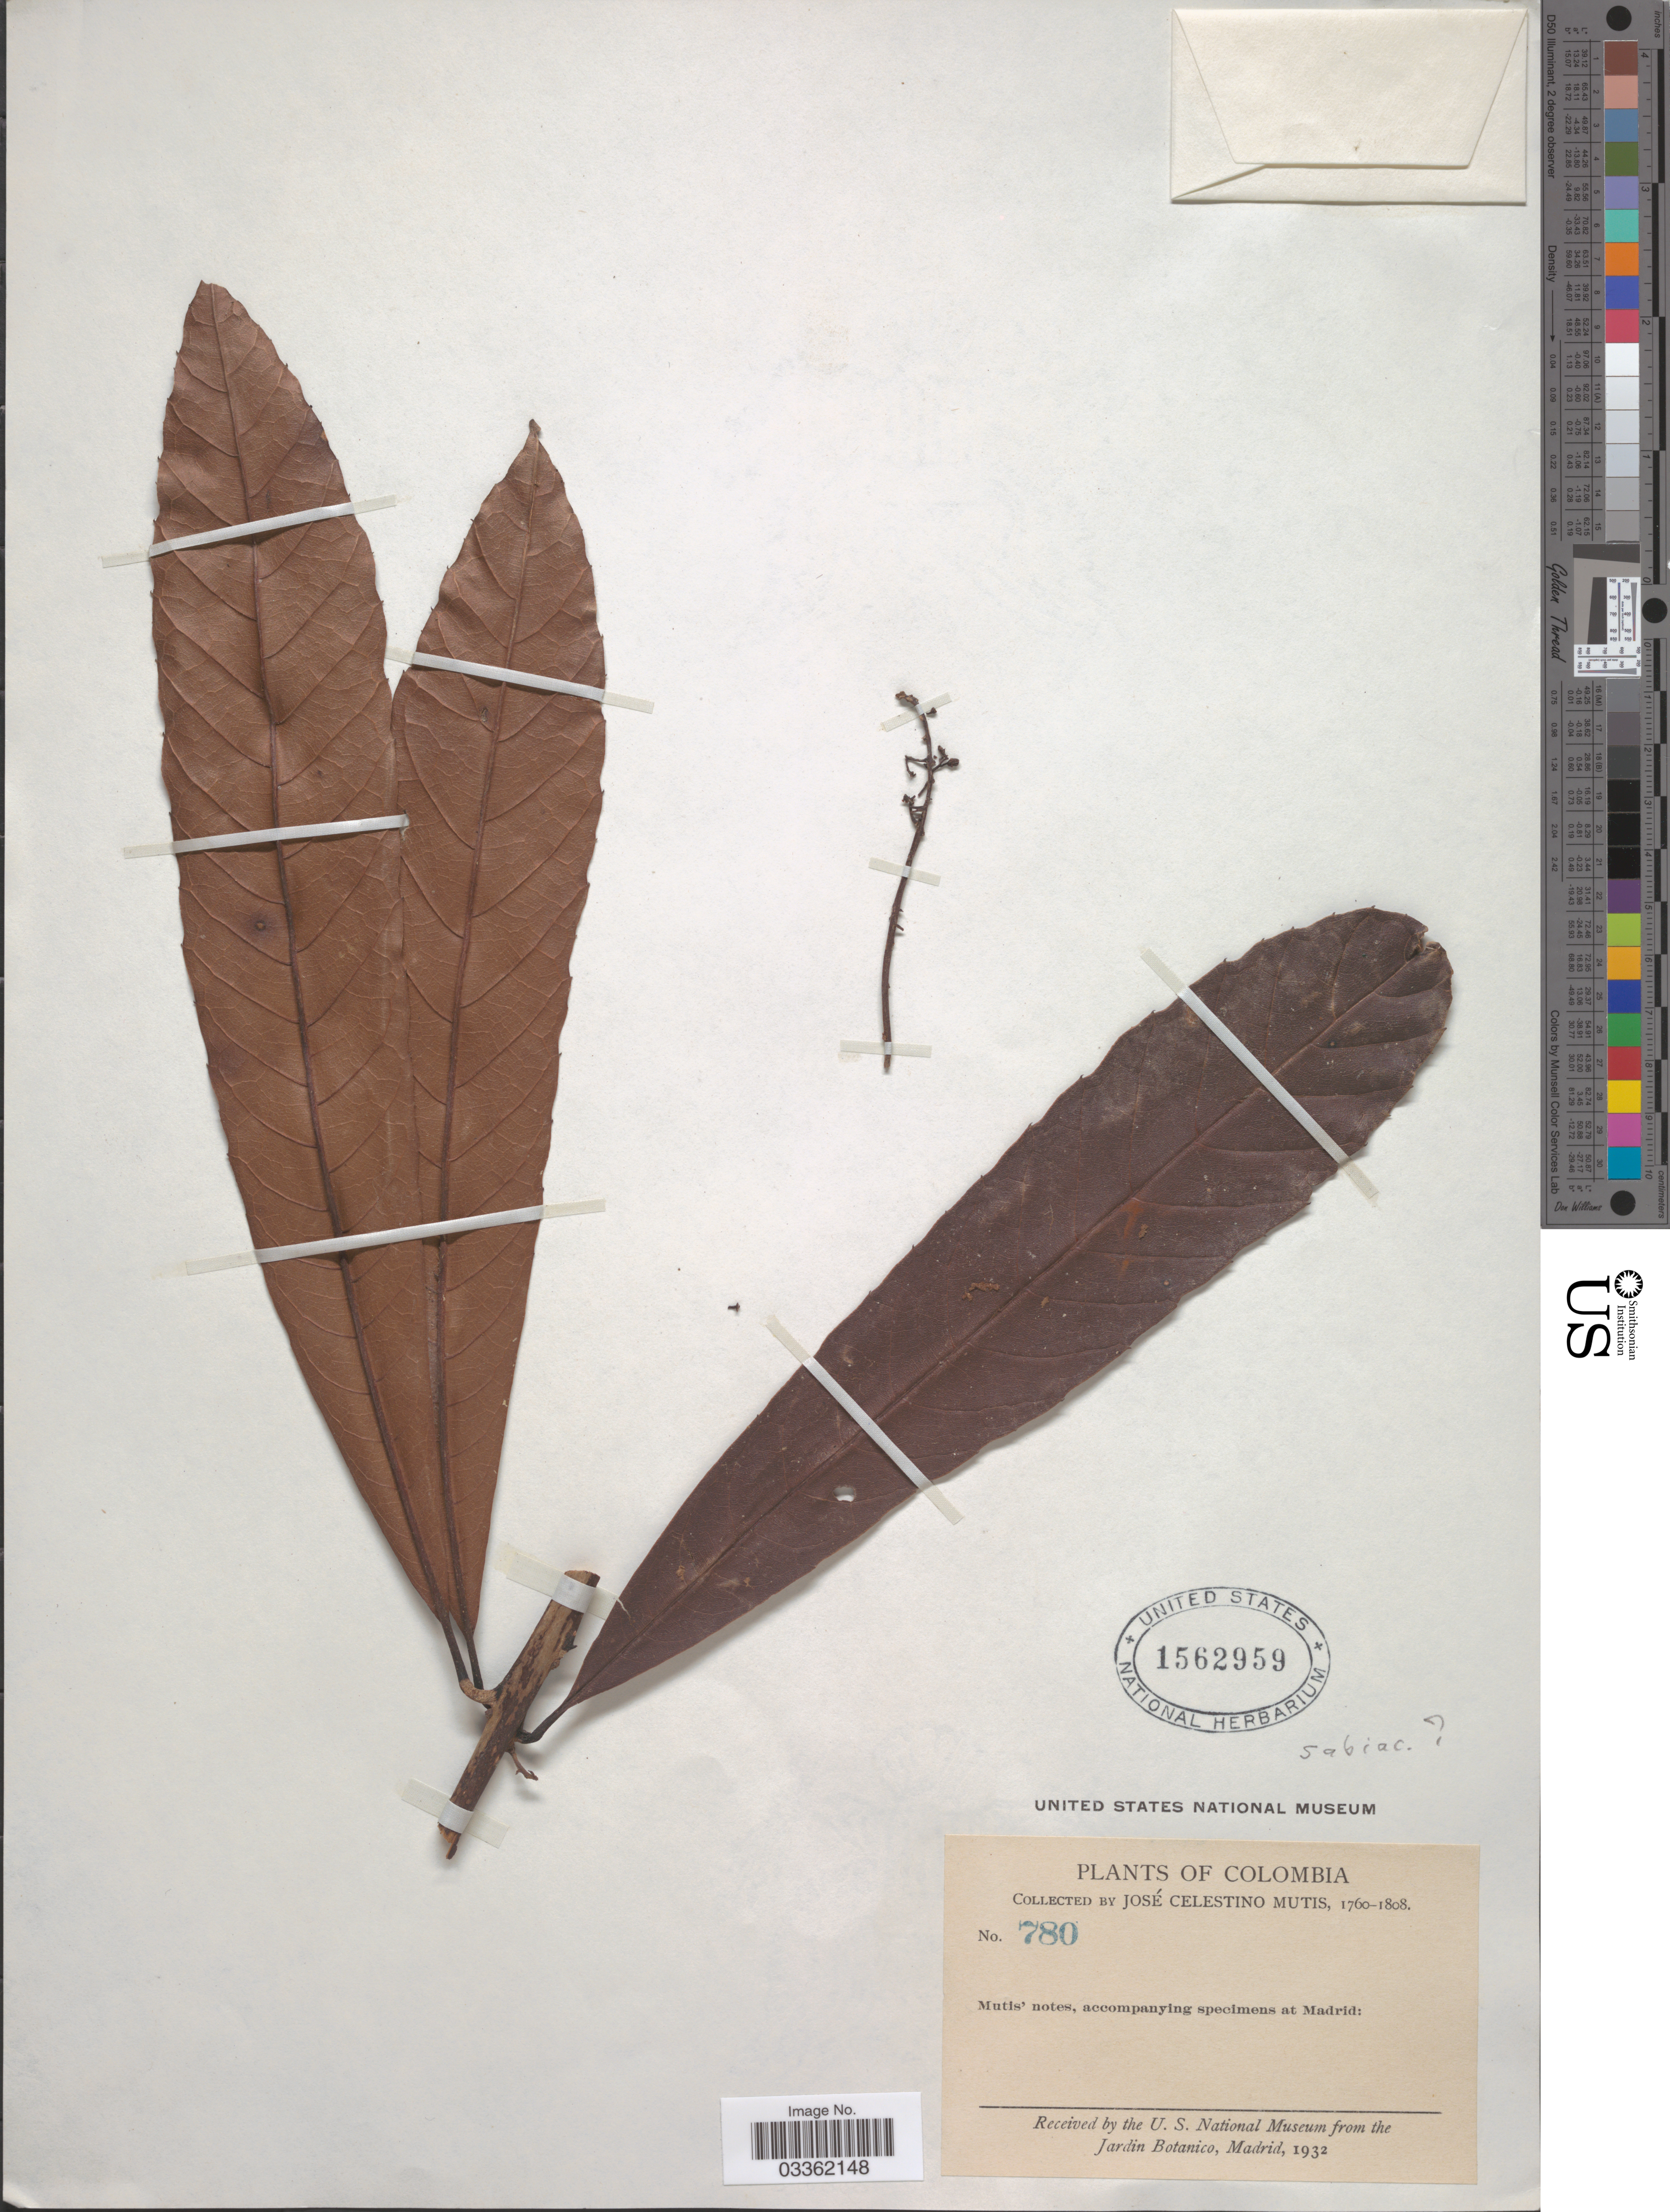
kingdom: Plantae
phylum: Tracheophyta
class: Magnoliopsida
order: Proteales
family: Sabiaceae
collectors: J. C. B. Mutis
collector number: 780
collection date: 1760/1808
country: Colombia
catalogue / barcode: US 1562959